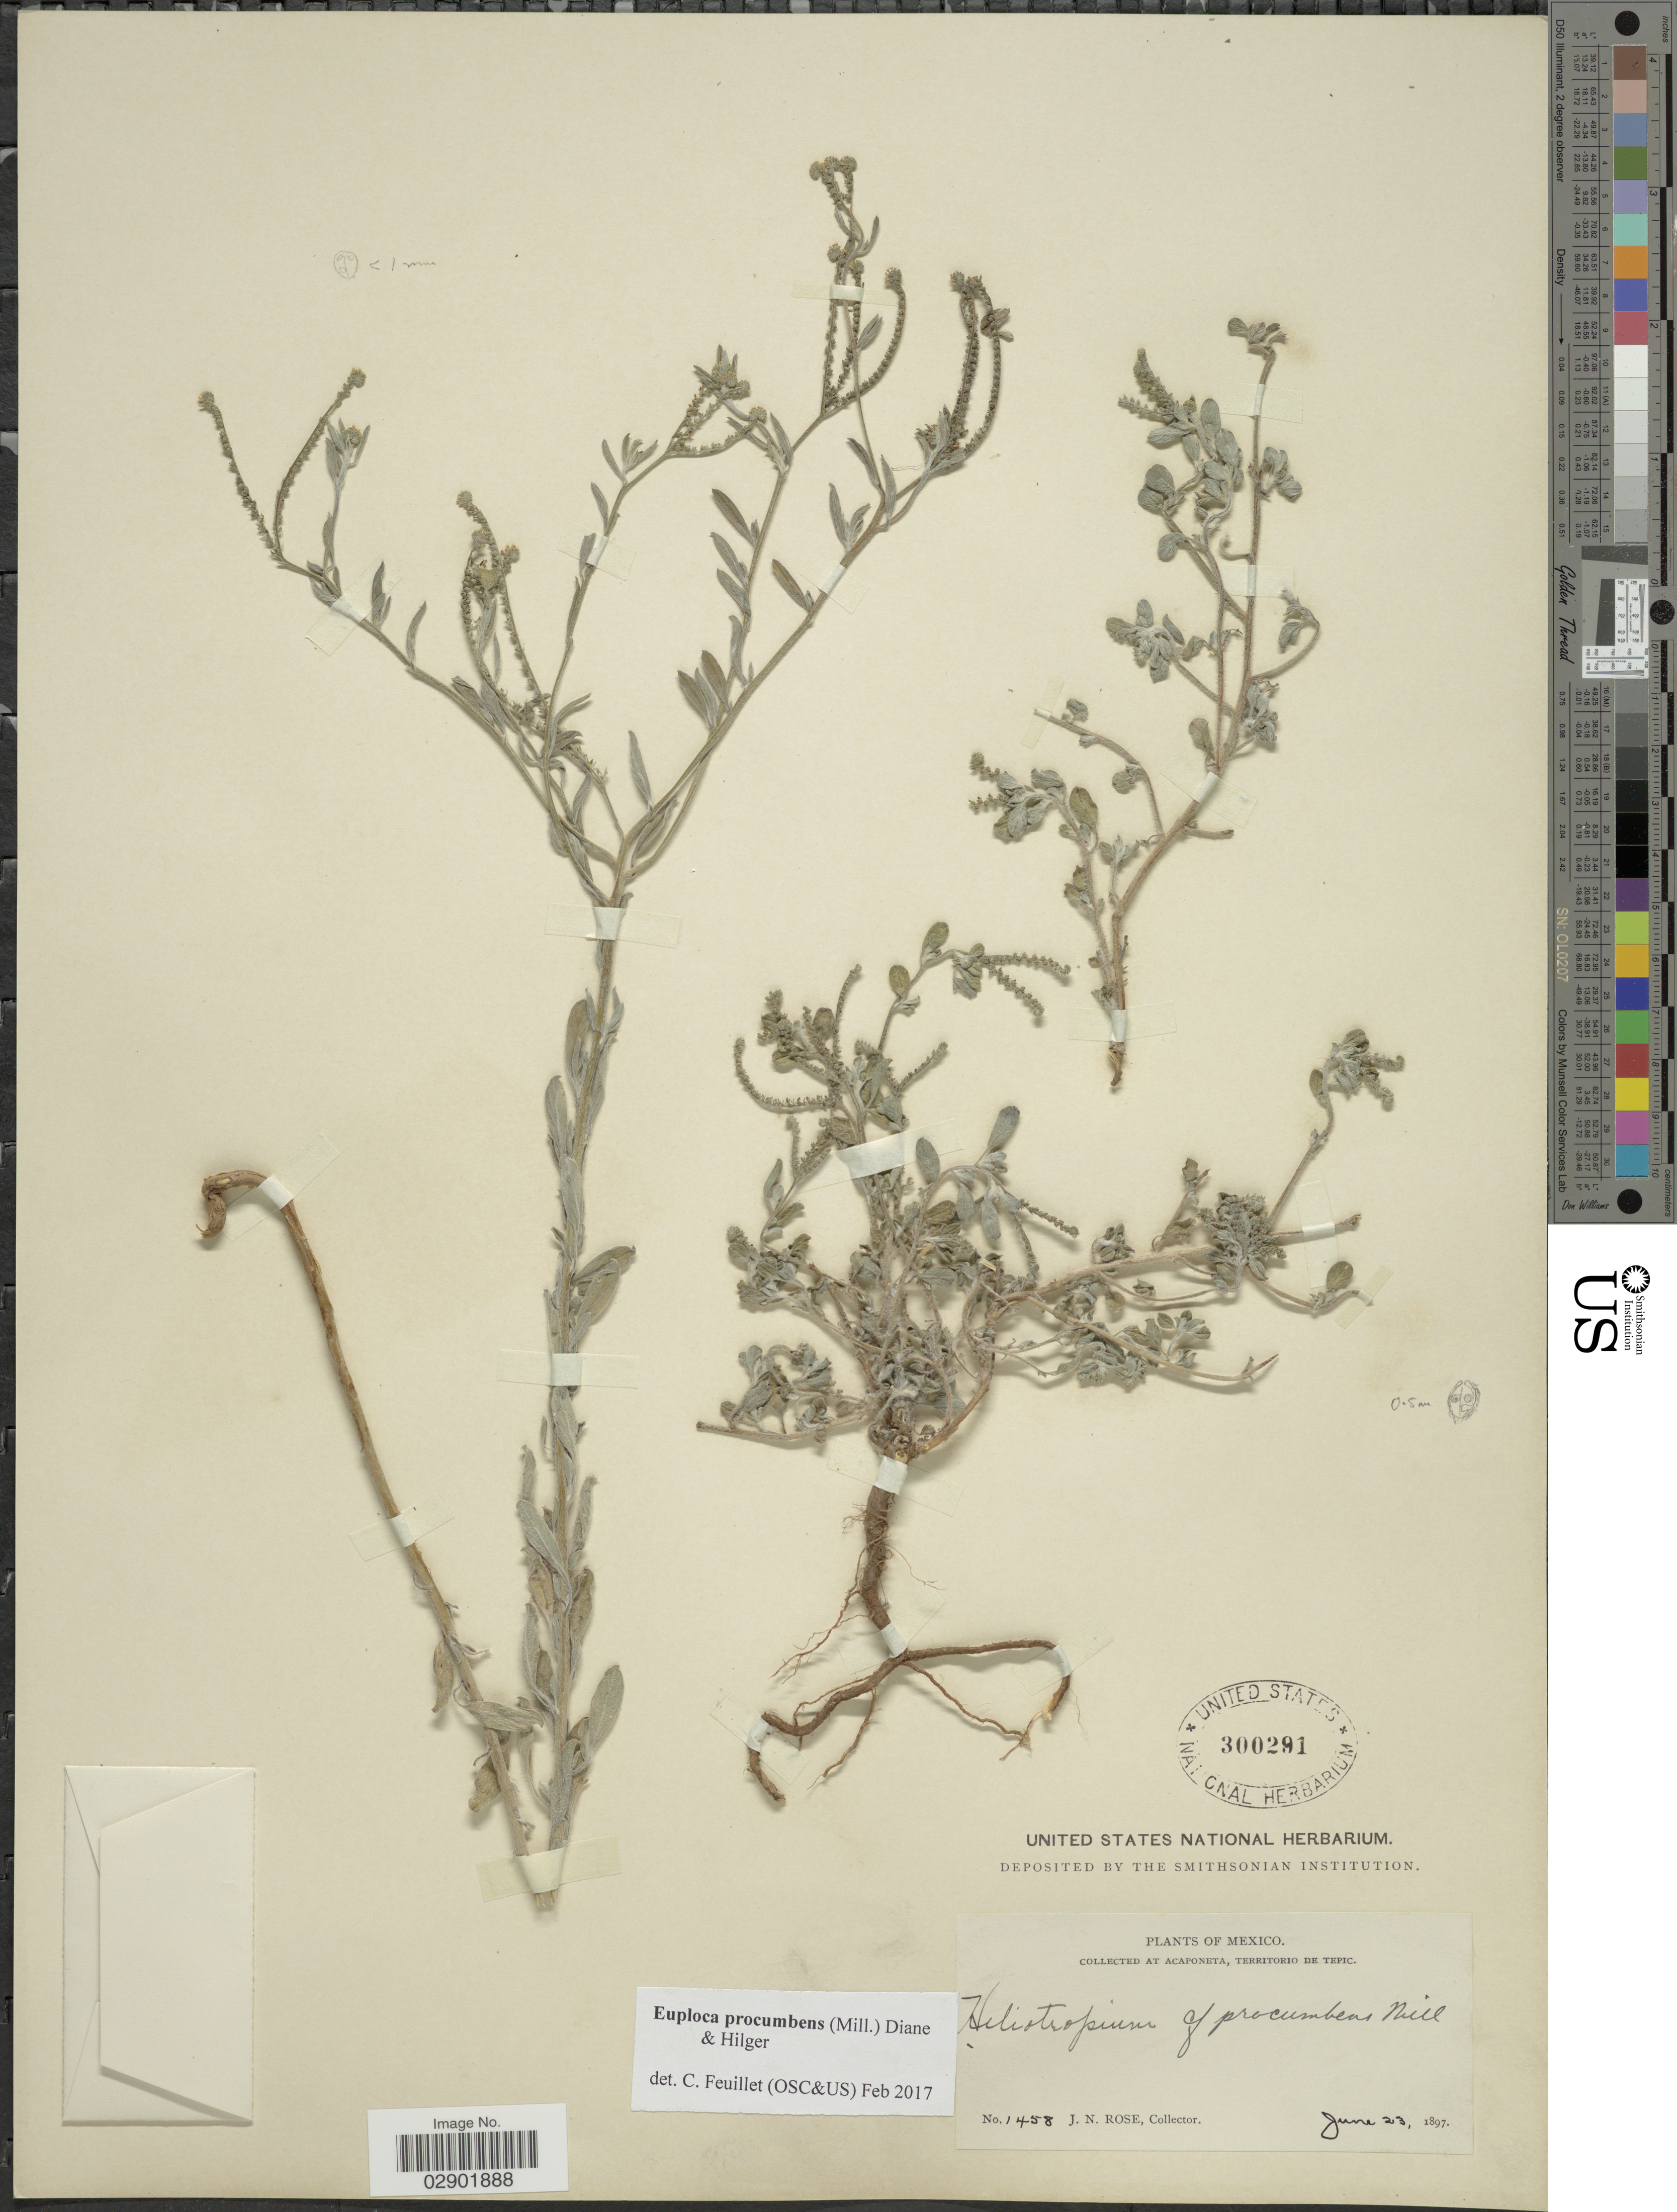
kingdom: Plantae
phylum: Tracheophyta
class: Magnoliopsida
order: Boraginales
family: Heliotropiaceae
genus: Euploca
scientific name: Euploca procumbens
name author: (Mill.) Diane & Hilger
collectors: J. N. Rose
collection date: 1897-06-23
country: Mexico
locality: Acaponeta, Territorio de Tepic.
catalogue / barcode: US 300291